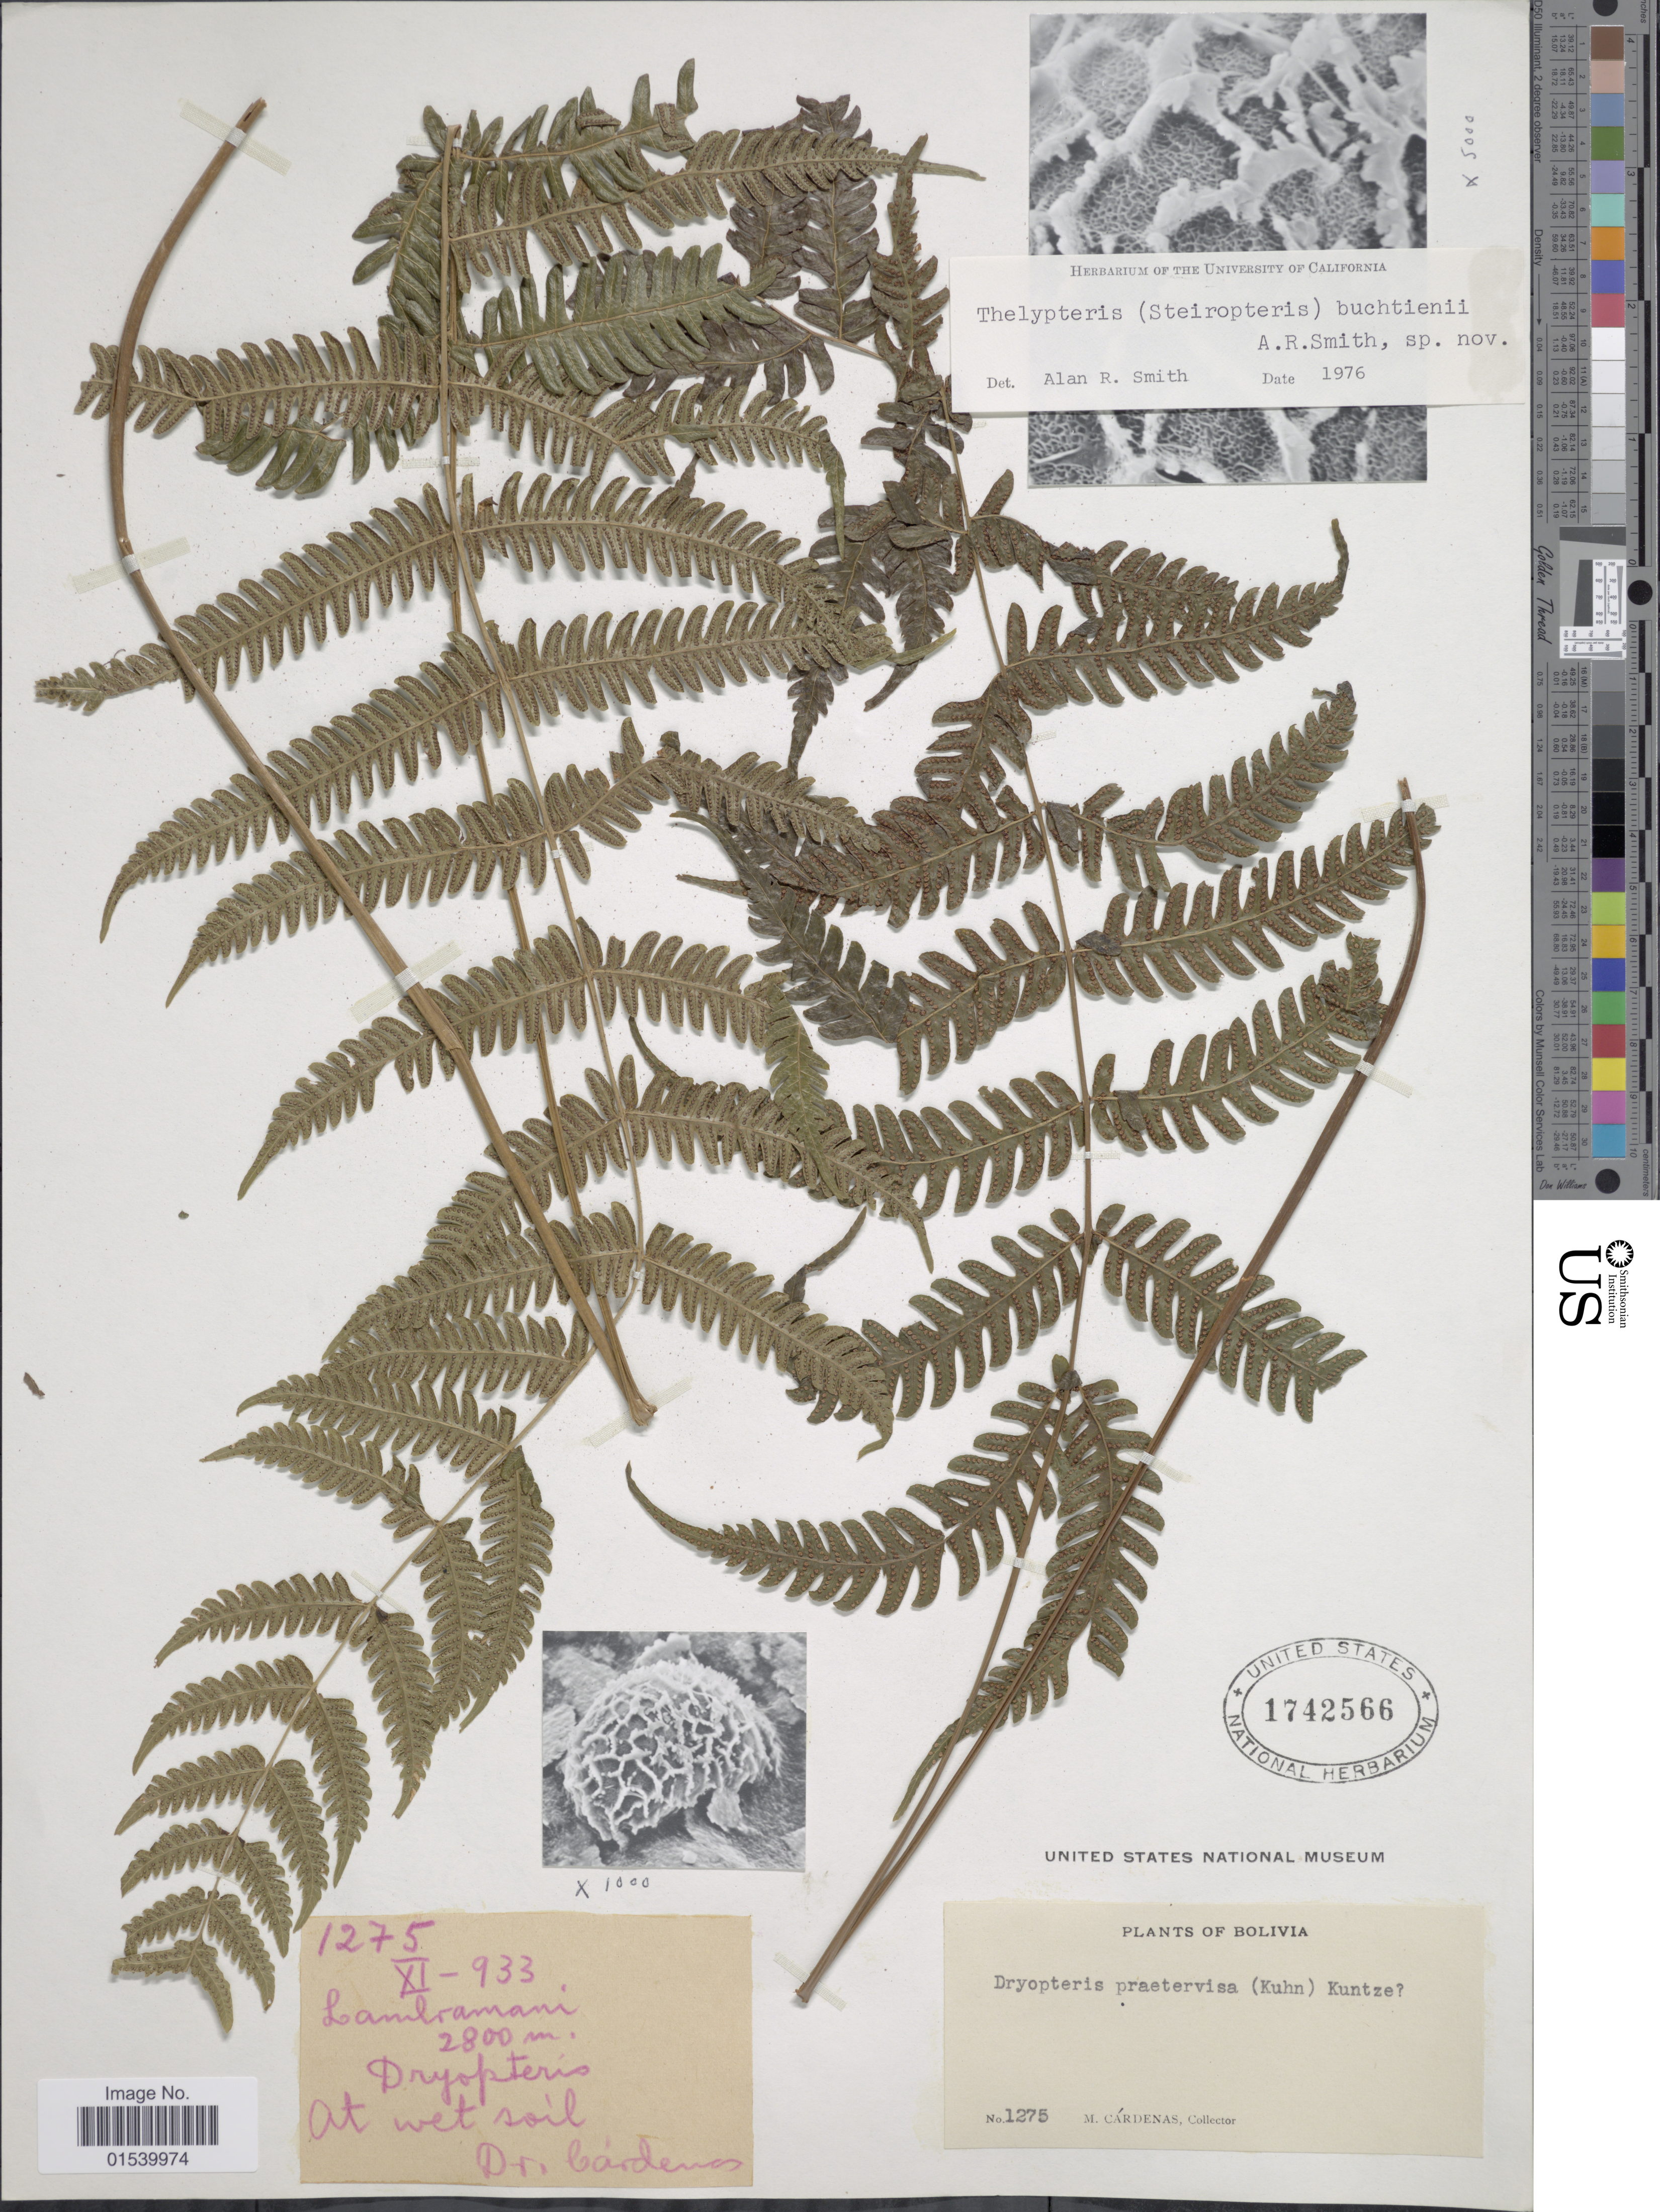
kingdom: Plantae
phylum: Tracheophyta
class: Polypodiopsida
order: Polypodiales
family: Thelypteridaceae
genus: Amauropelta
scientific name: Amauropelta buchtienii (A.R. Sm.) comb. nov., ined. 2015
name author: (A.R. Sm.)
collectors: M. Cárdenas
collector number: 1275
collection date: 1933-11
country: Bolivia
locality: Lambramani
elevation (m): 2800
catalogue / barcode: US 1742566